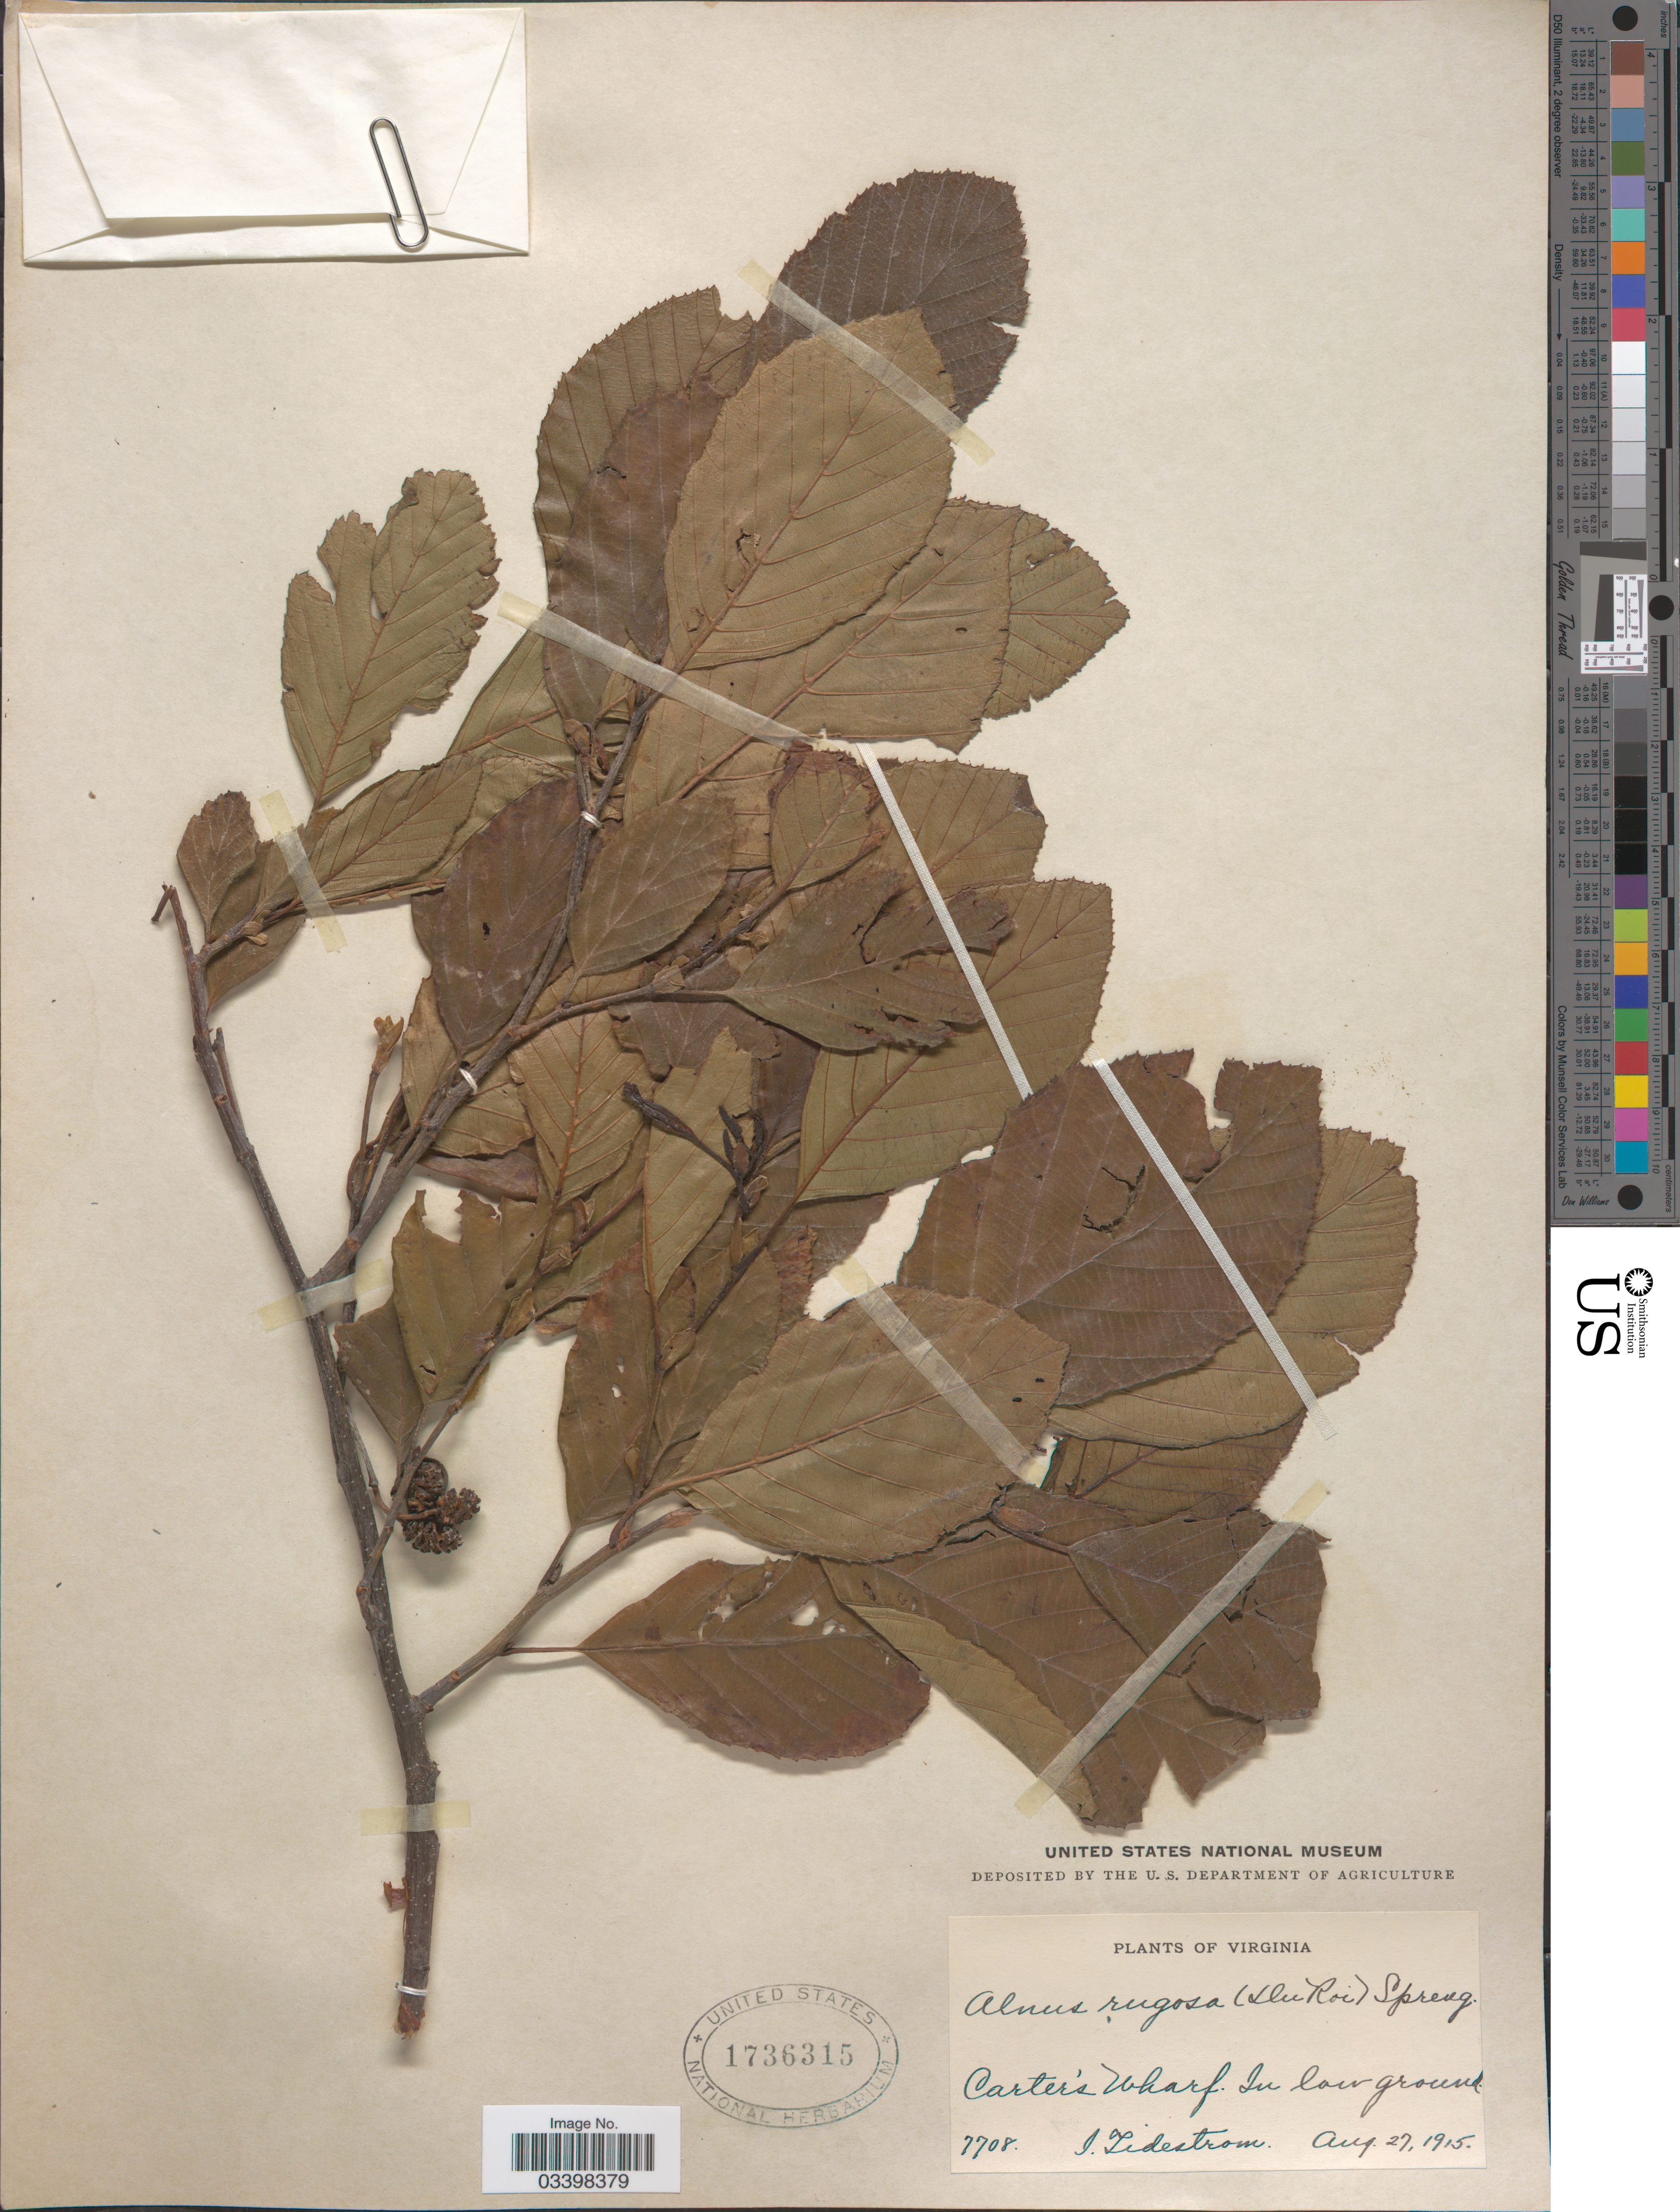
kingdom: Plantae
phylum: Tracheophyta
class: Magnoliopsida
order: Fagales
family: Betulaceae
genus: Alnus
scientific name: Alnus serrulata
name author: (Aiton) Willd.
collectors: I. F. Tidestrom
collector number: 7708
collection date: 1915-08-27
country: United States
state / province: Virginia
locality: Carter's Wharf. In low ground.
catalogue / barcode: US 1736315